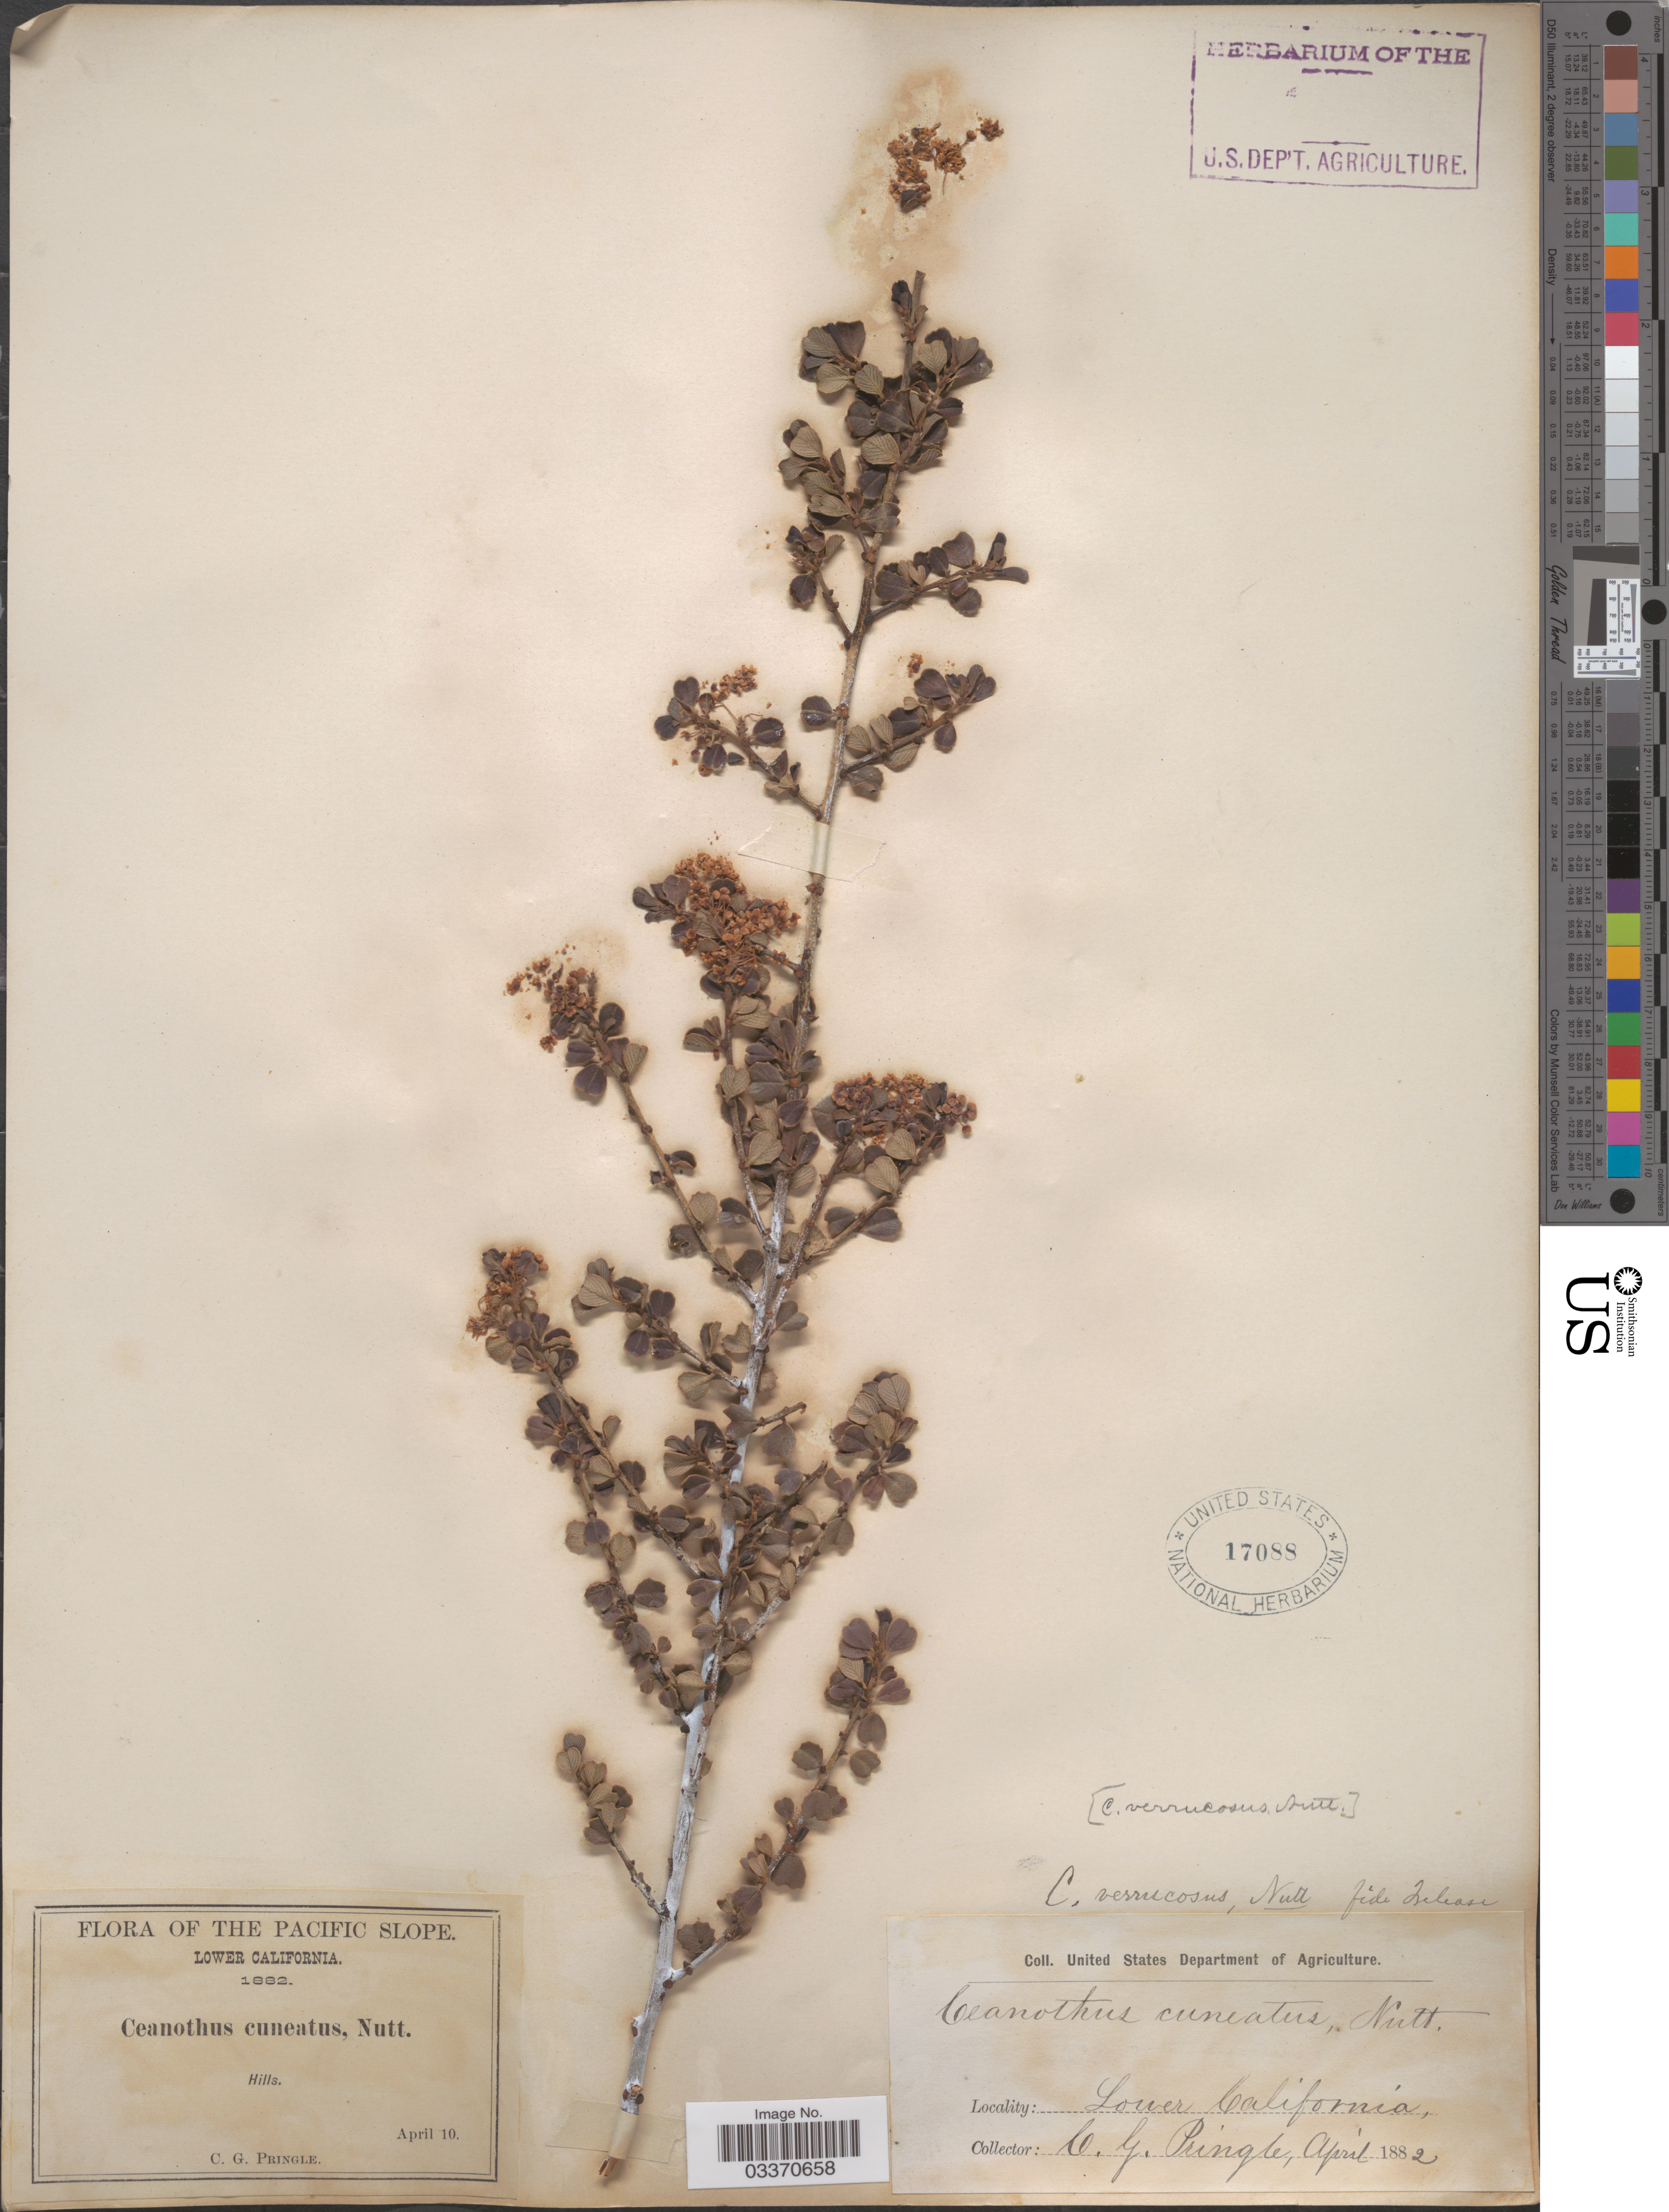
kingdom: Plantae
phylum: Tracheophyta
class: Magnoliopsida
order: Rosales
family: Rhamnaceae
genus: Ceanothus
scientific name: Ceanothus verrucosus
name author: Nutt.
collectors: C. G. Pringle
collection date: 1882-04-10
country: Mexico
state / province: Baja California Norte / Baja California Sur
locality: The Pacific Slope, Lower California. Hills.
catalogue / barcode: US 17088